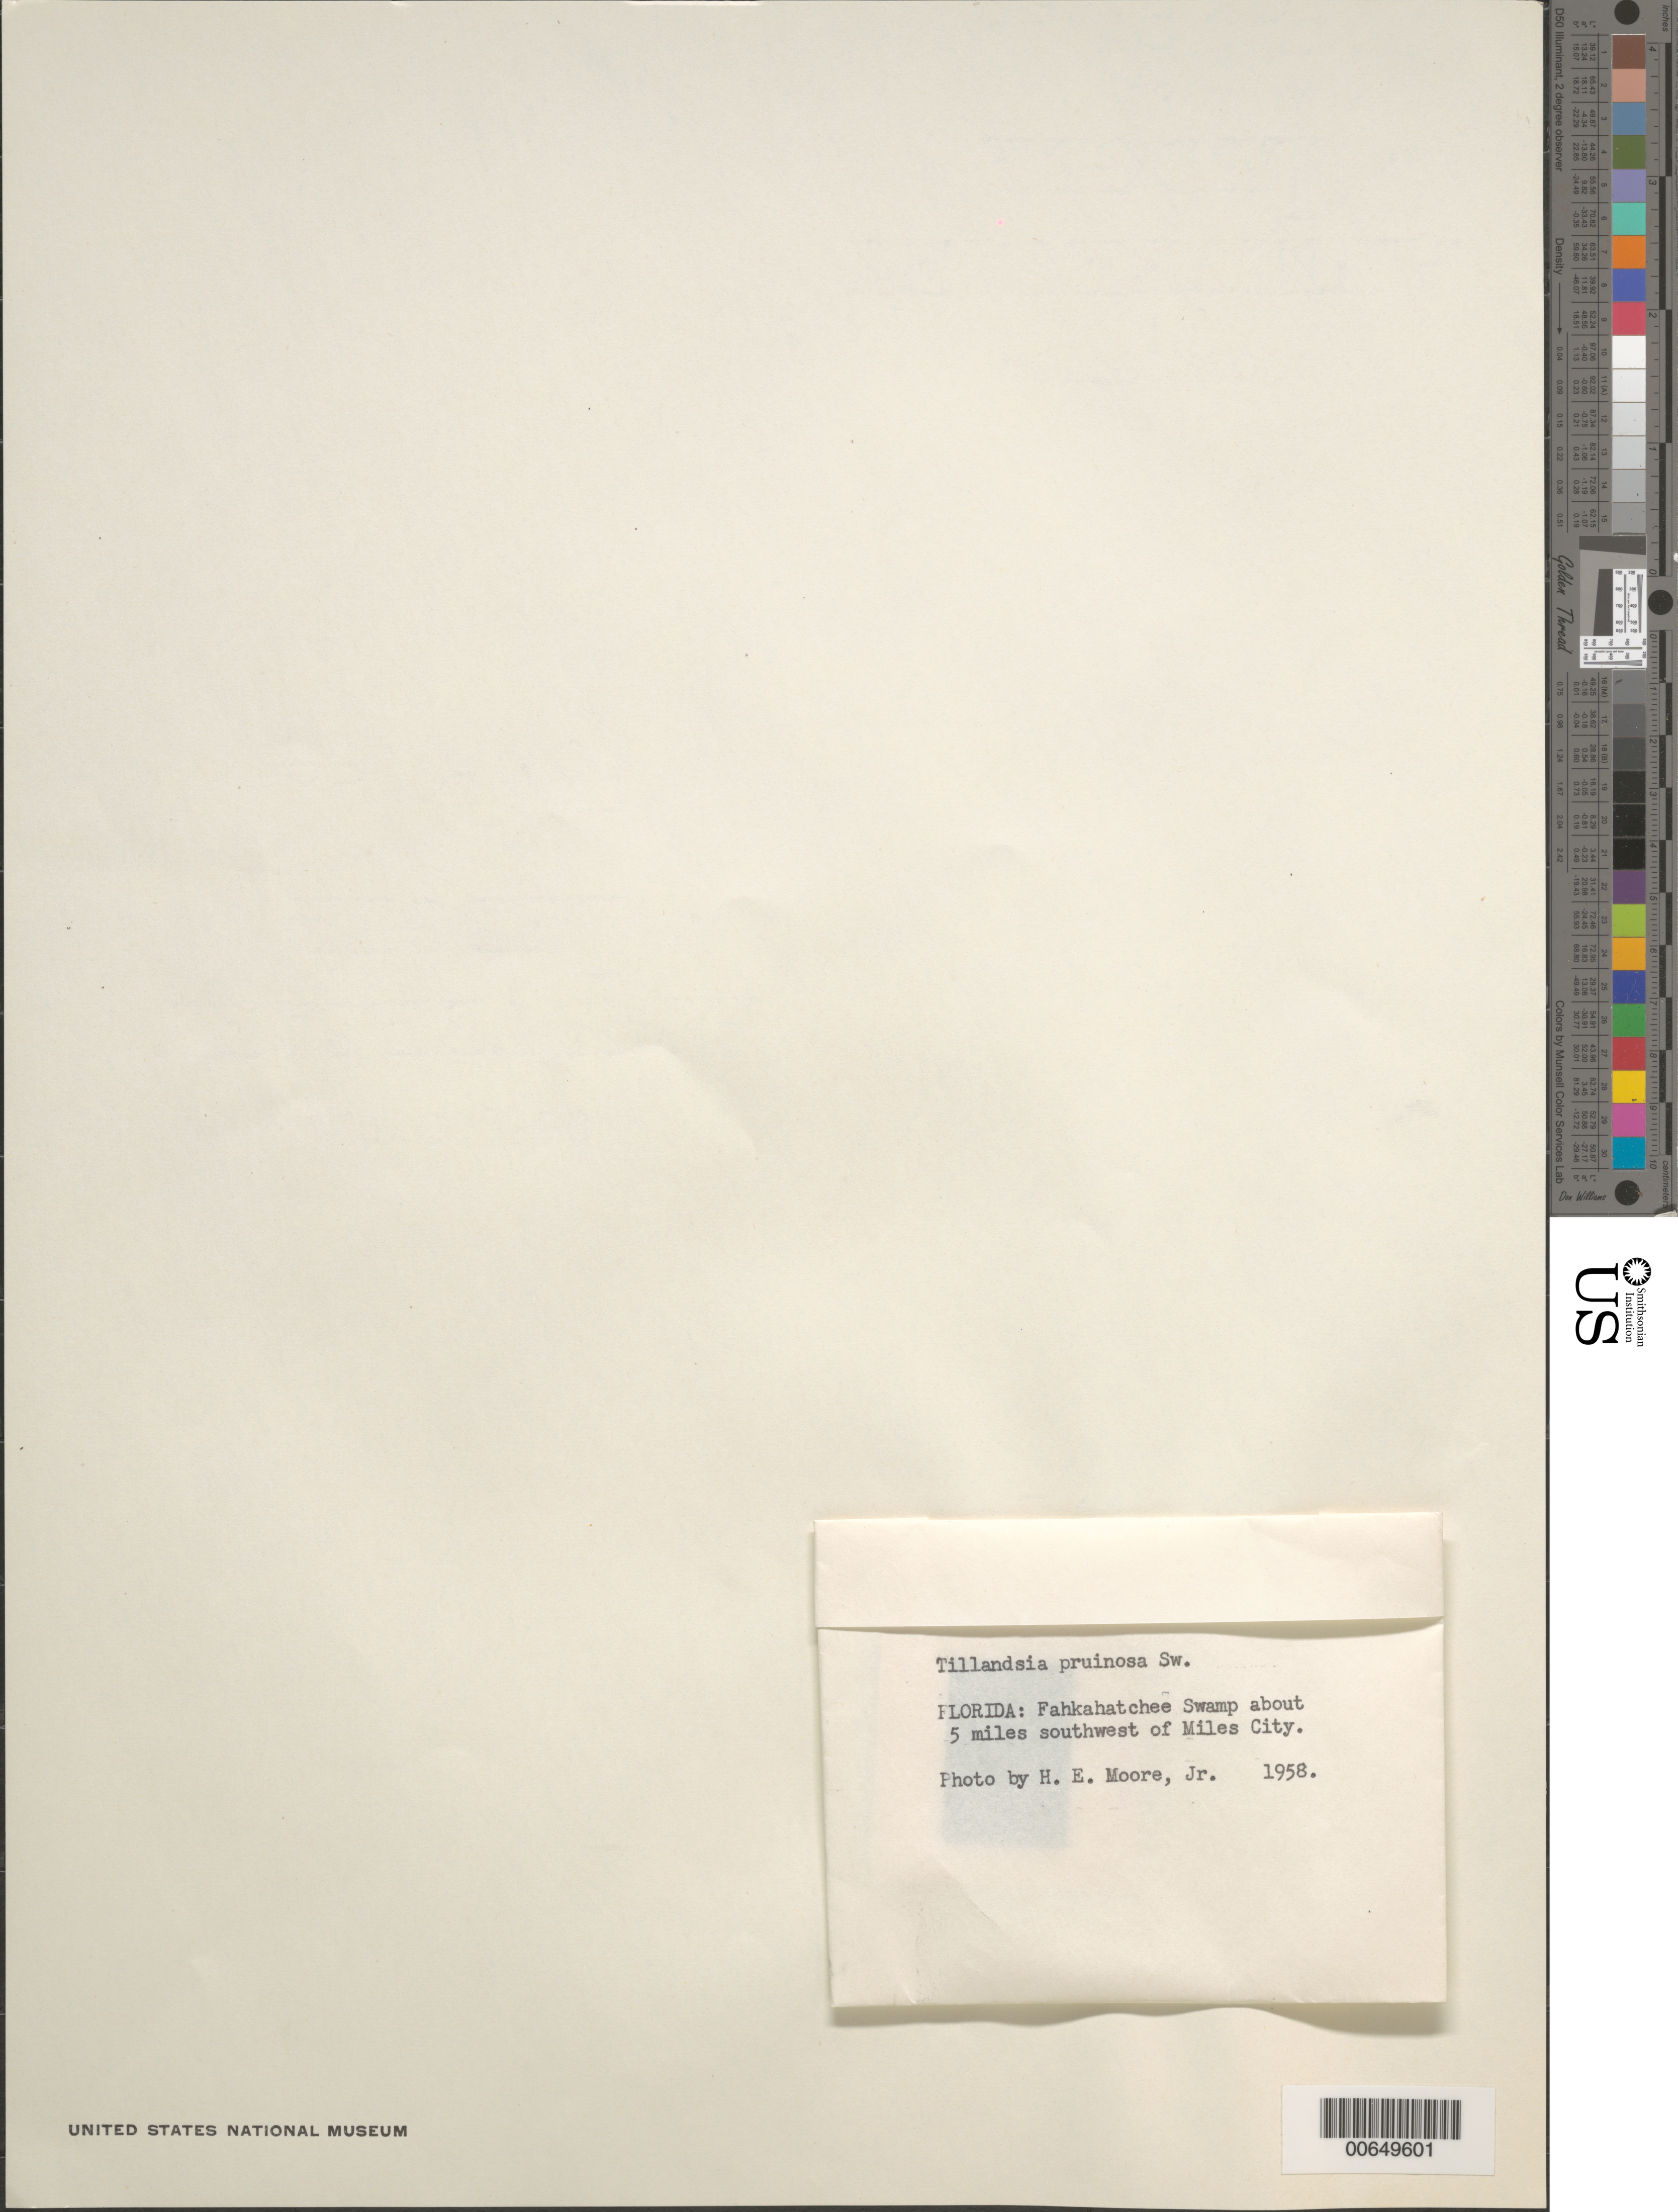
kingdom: Plantae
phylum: Tracheophyta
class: Liliopsida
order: Poales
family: Bromeliaceae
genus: Tillandsia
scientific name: Tillandsia pruinosa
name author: Sw.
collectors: H. E. Moore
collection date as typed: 1958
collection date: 1958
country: United States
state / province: Florida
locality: [Slide] Florida: Fakahatchee Swamp about 5 miles SW of Miles City.